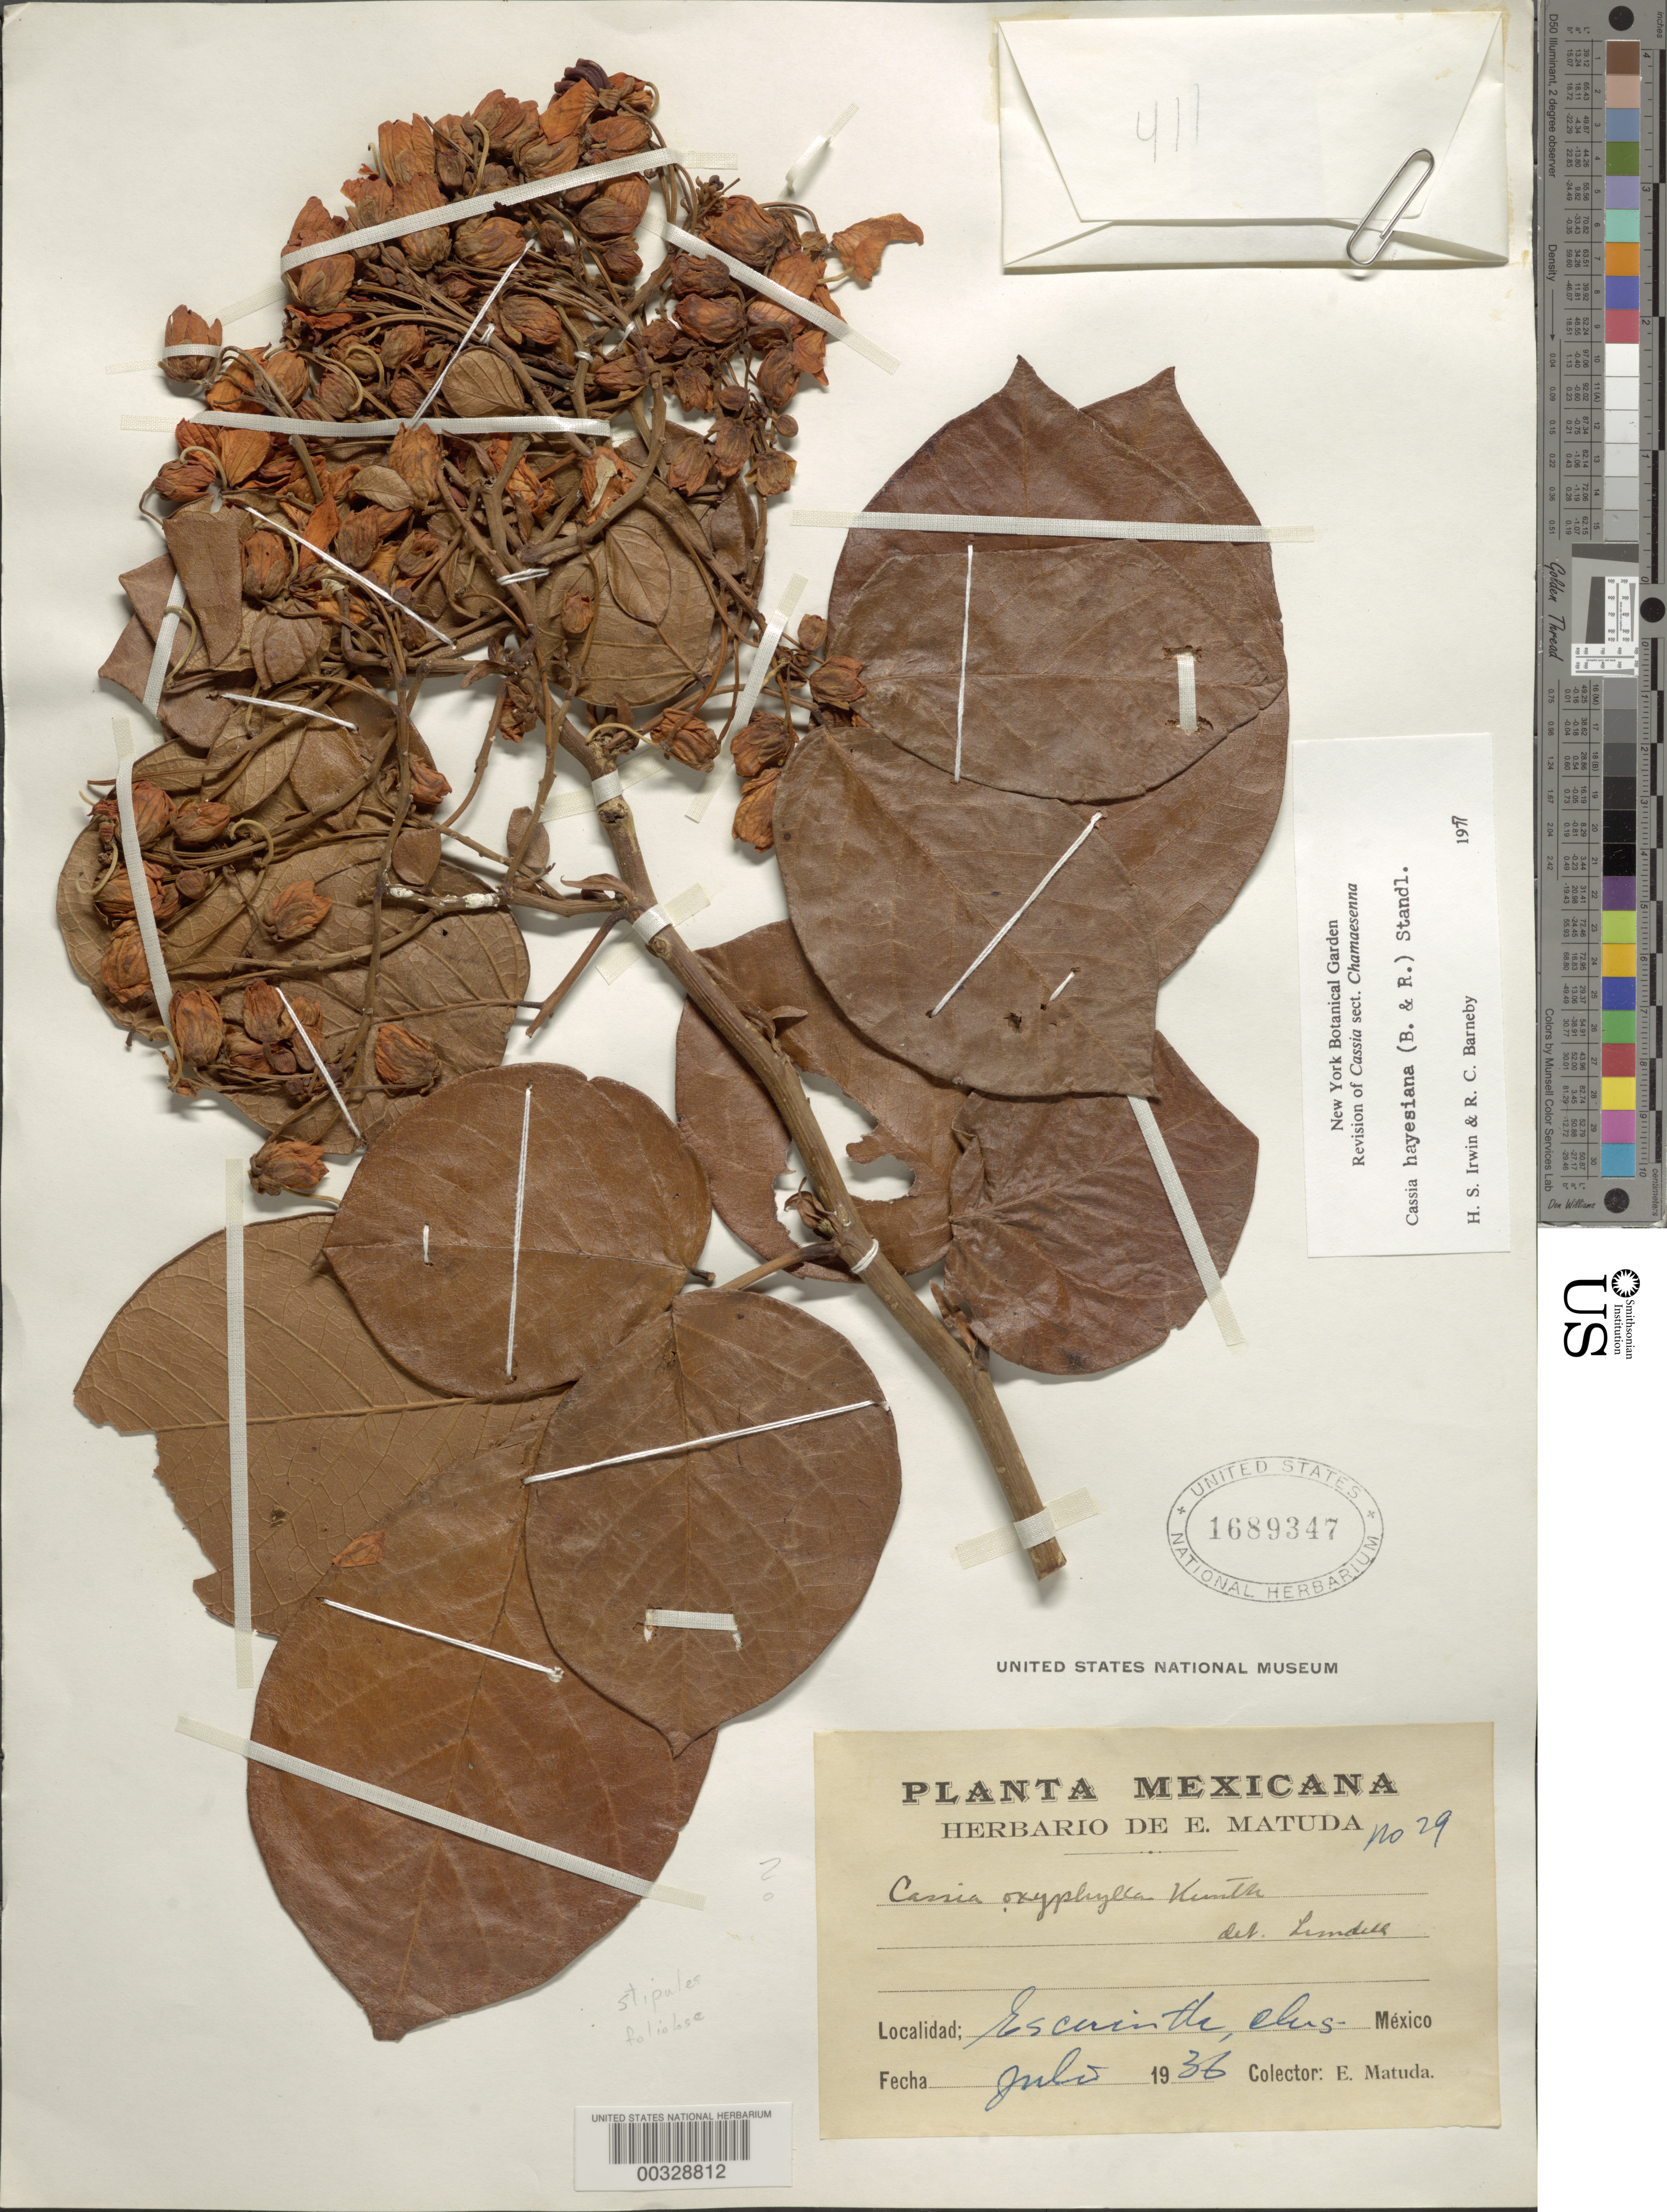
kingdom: Plantae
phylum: Tracheophyta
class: Magnoliopsida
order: Fabales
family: Fabaceae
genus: Senna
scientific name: Senna hayesiana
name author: (Britton & Rose) H.S. Irwin & Barneby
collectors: E. Matuda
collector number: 29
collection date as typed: Jul 1936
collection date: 1936-07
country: Mexico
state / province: Chiapas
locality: Esuintla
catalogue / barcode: US 1689347